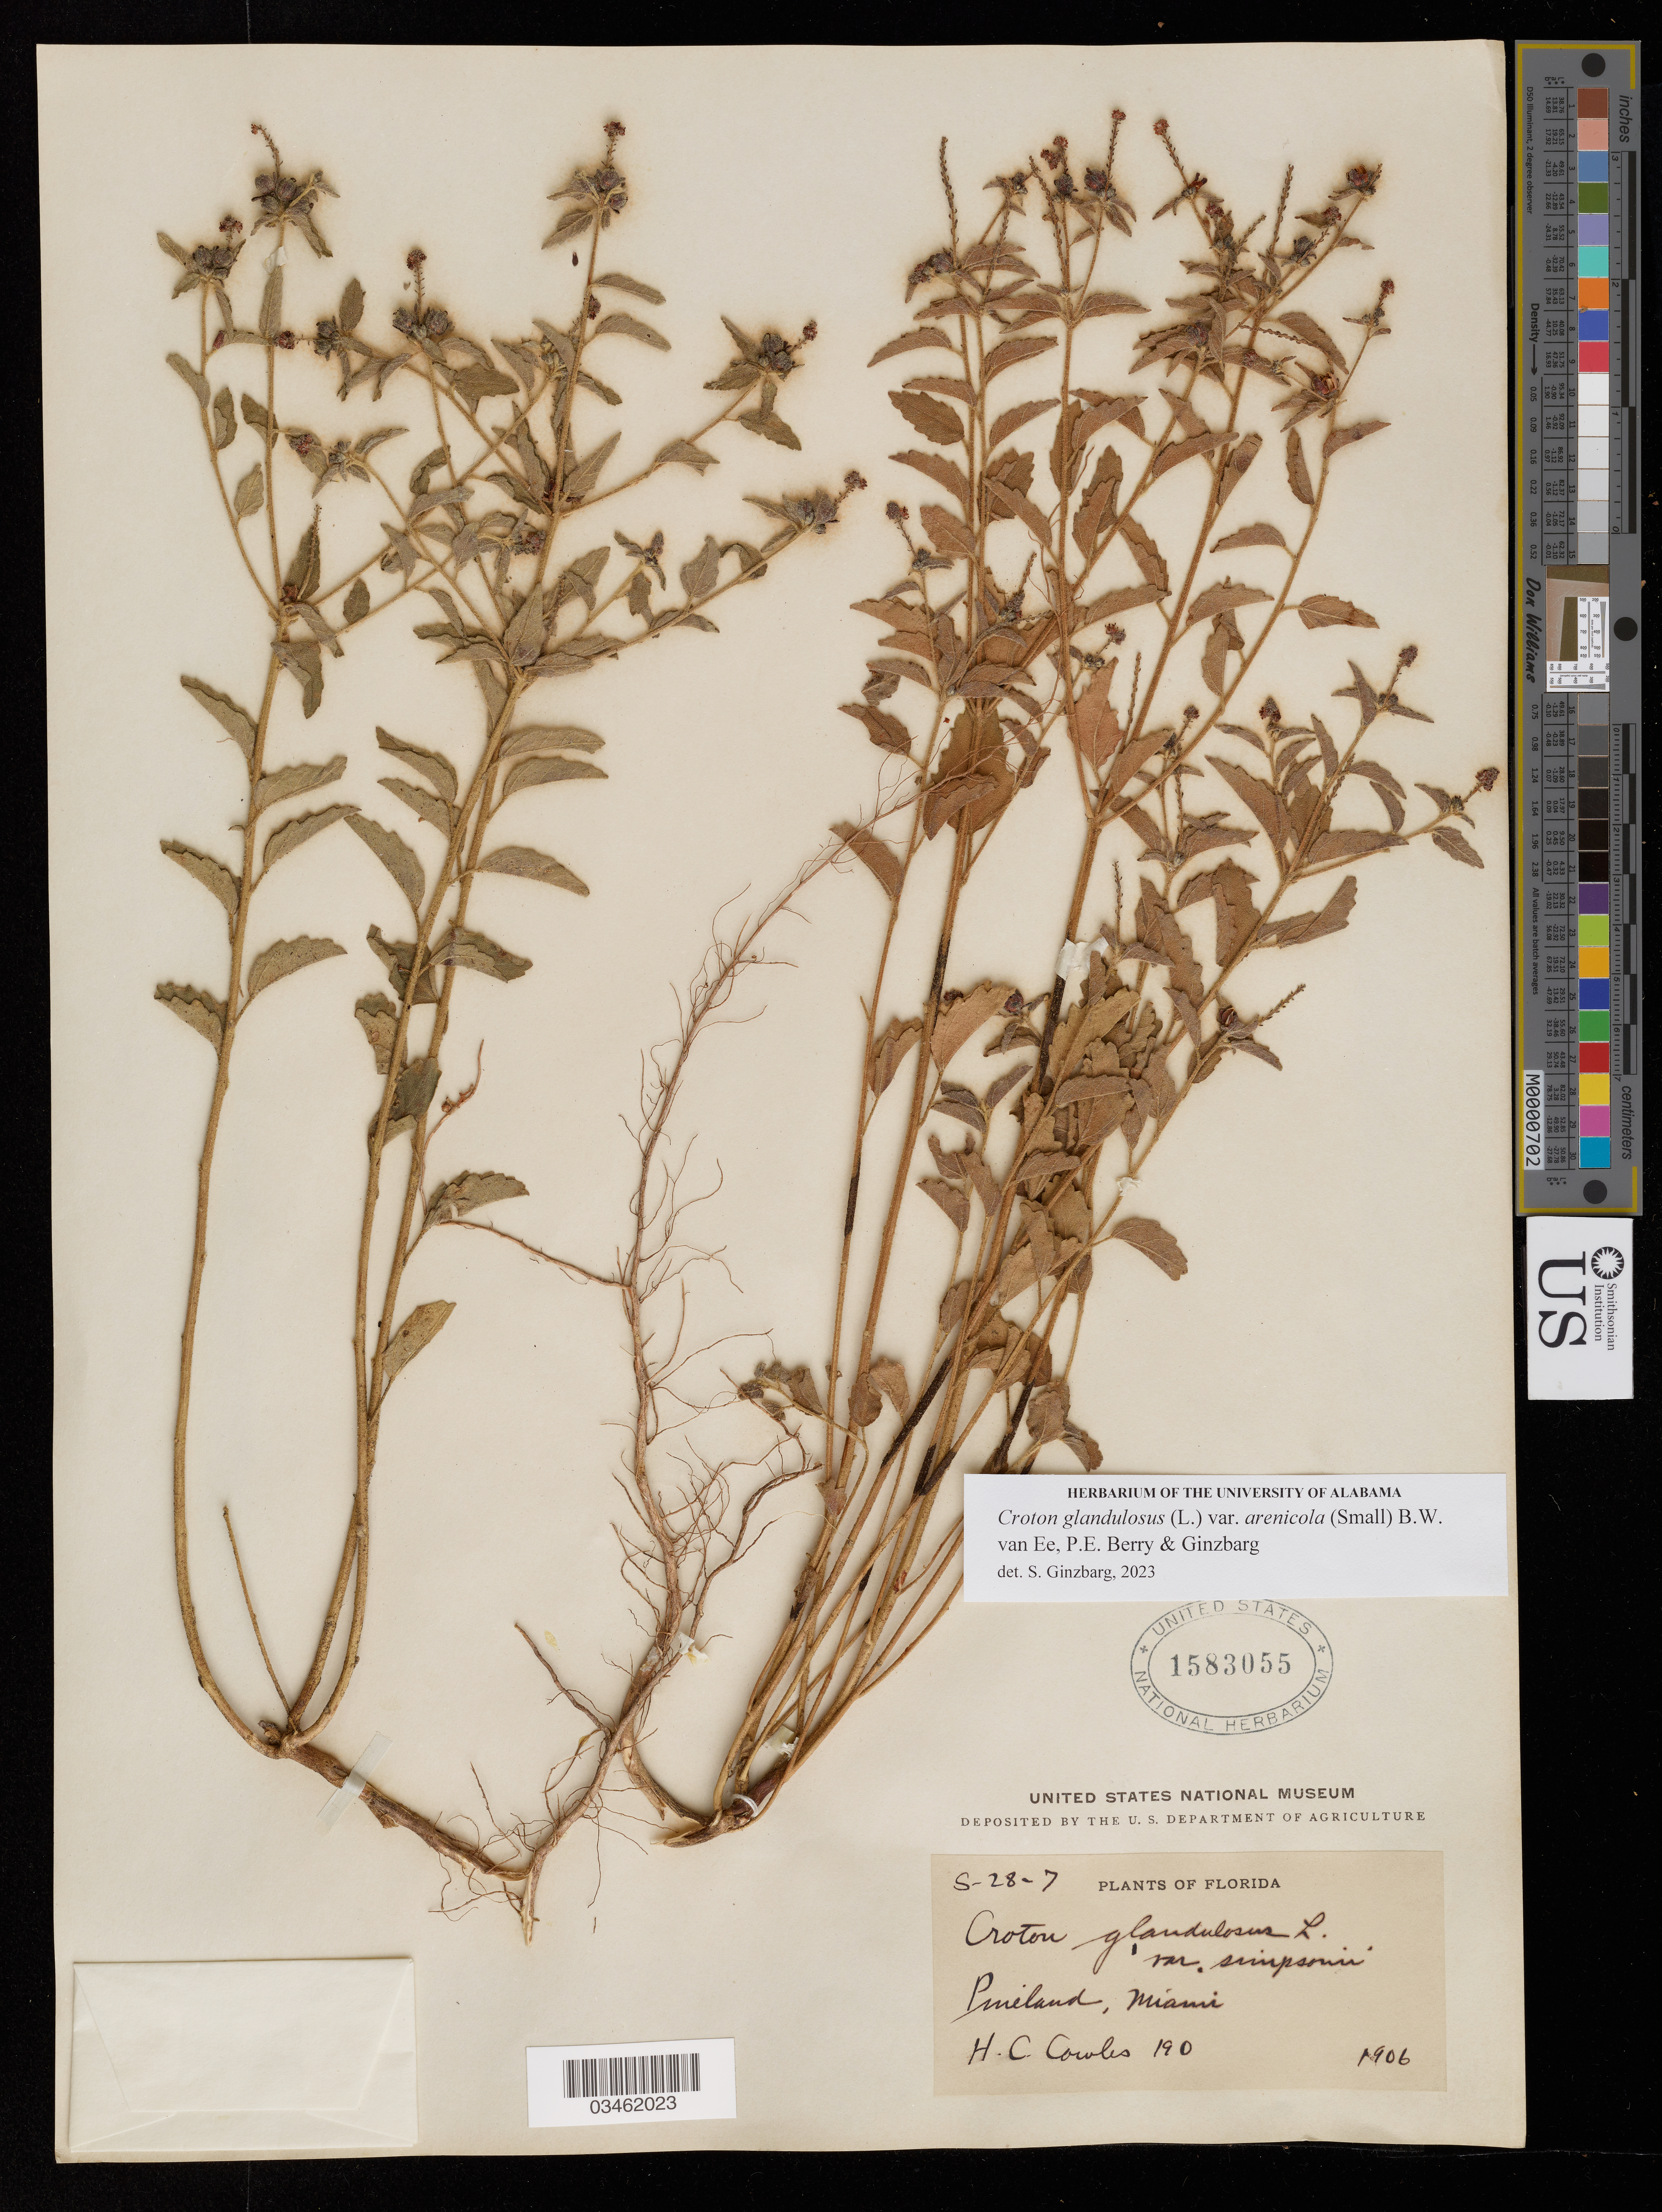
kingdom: Plantae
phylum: Tracheophyta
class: Magnoliopsida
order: Malpighiales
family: Euphorbiaceae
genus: Croton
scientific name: Croton glandulosus var. arenicola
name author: (Small) B.W. van Ee et al.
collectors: H. Cowles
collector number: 190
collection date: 1906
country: United States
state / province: Florida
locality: Pineland, Miami.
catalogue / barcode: US 1583055